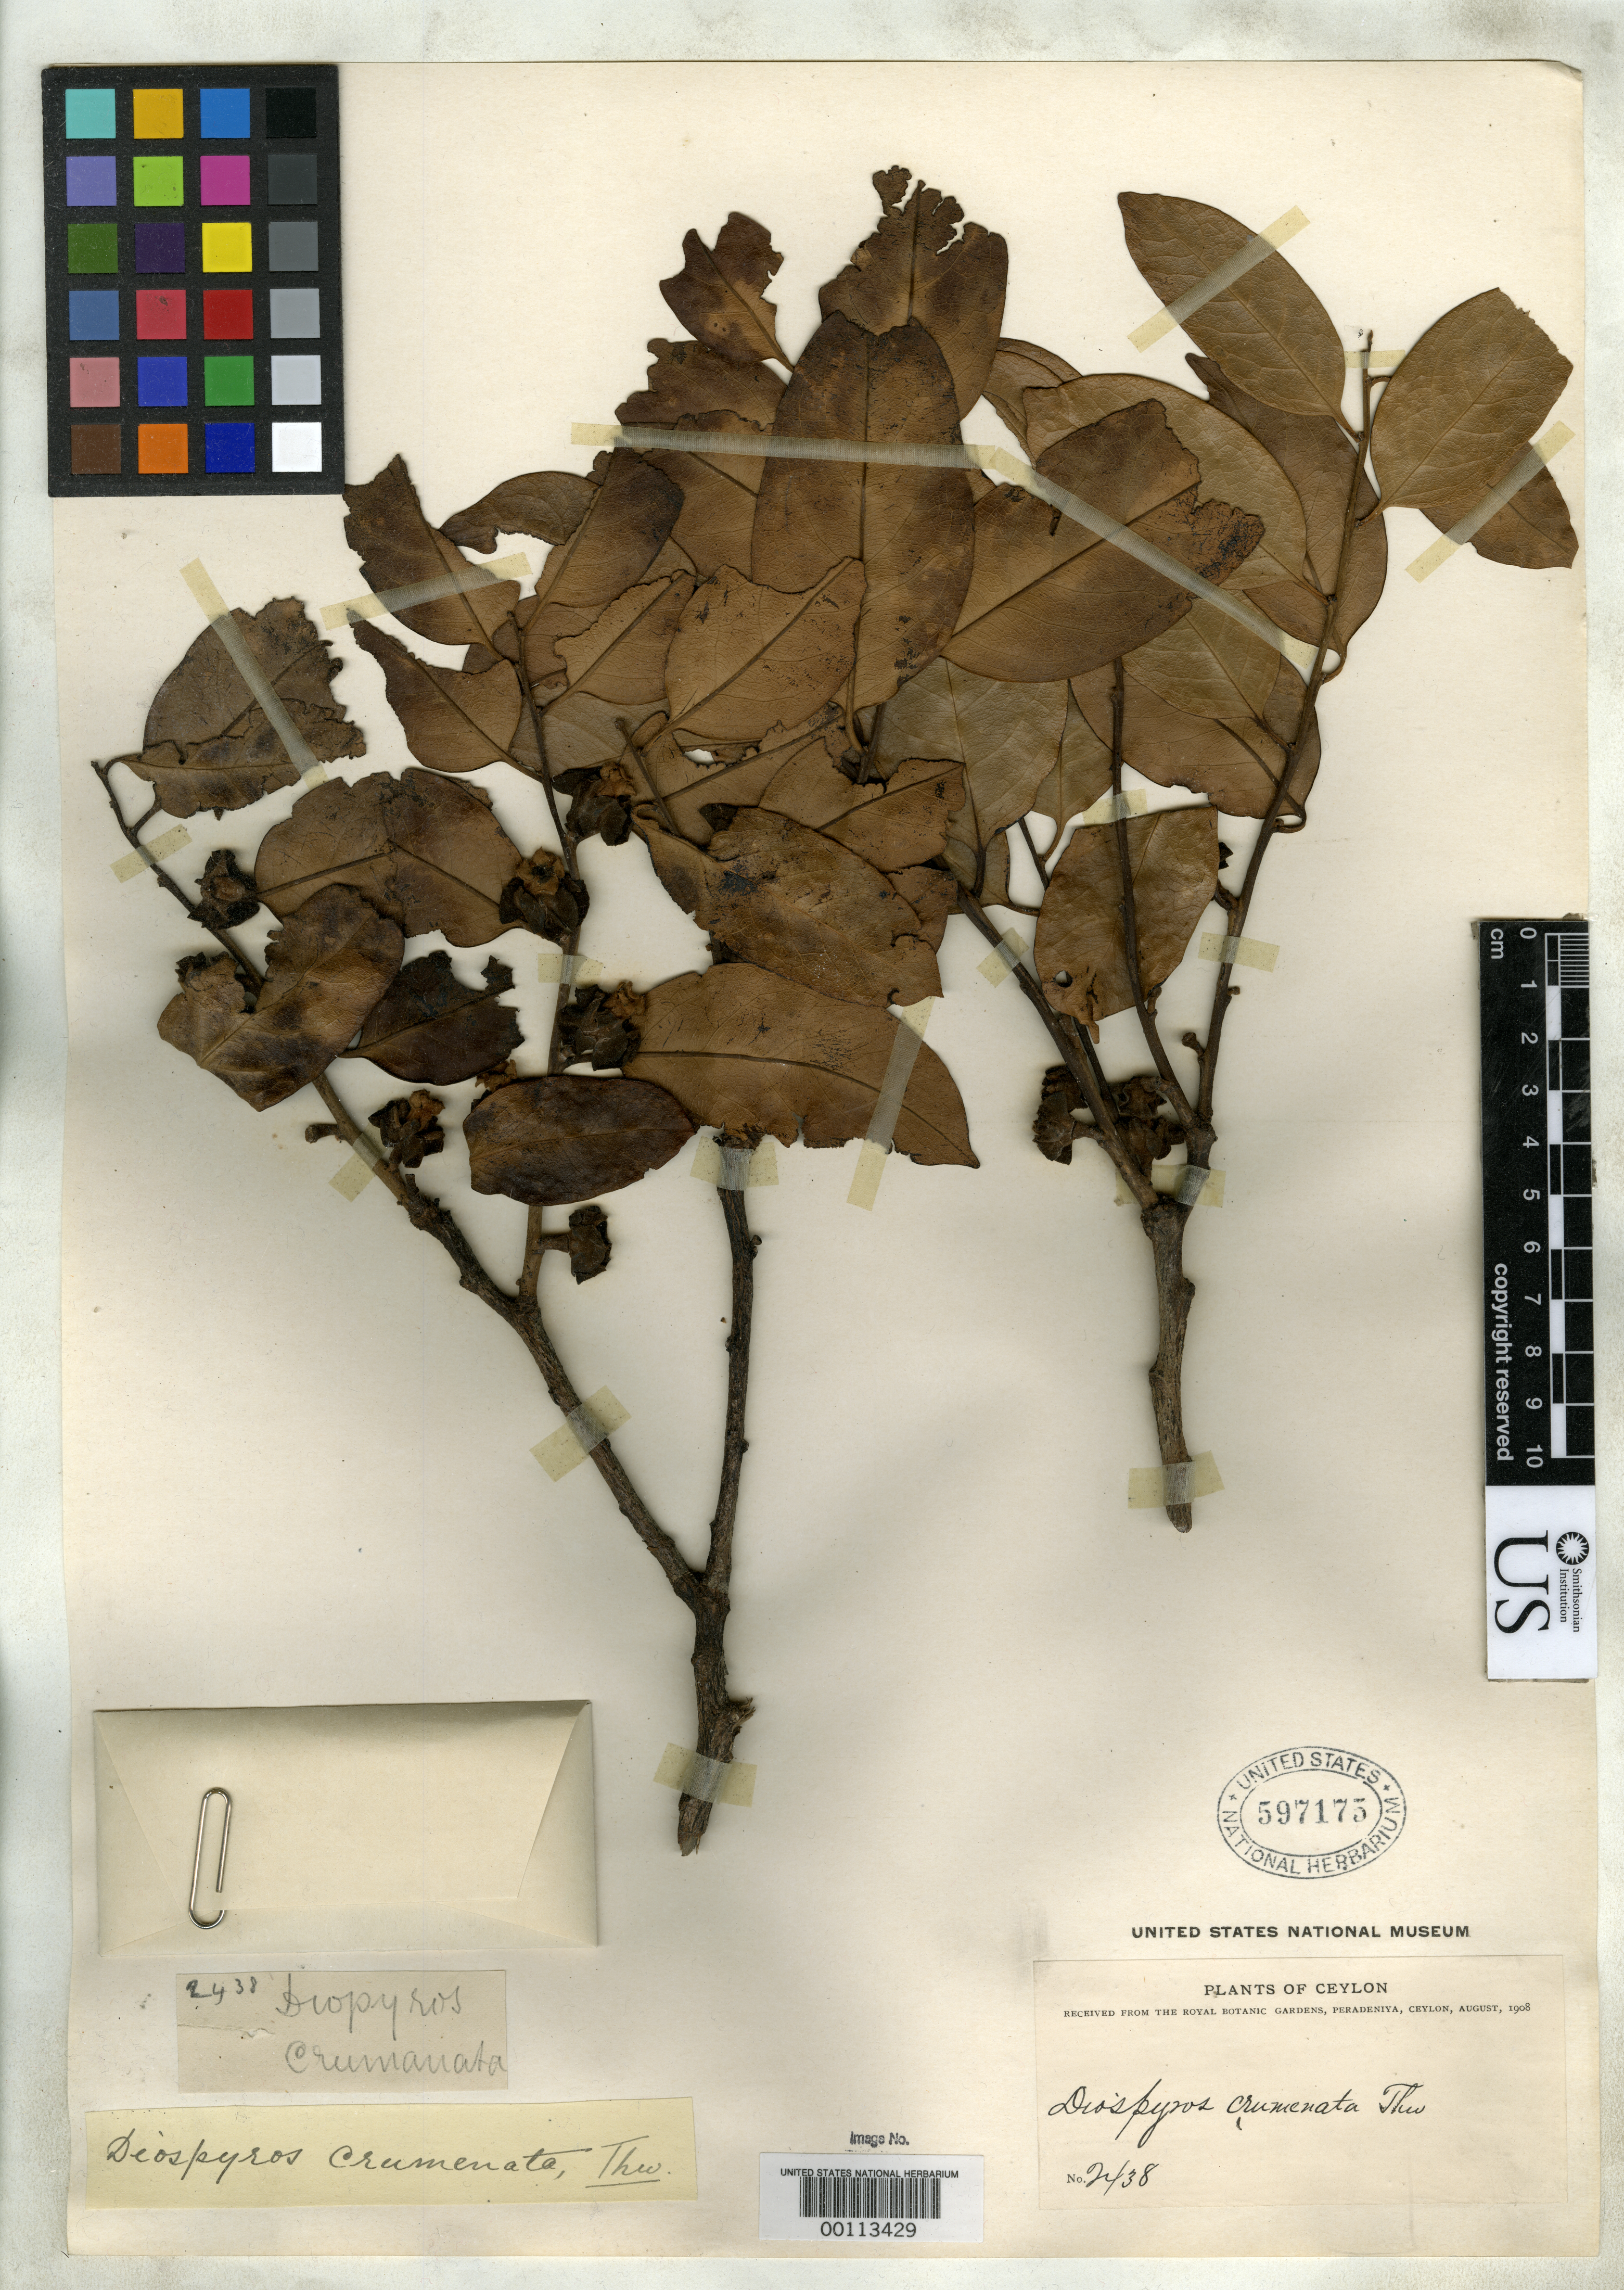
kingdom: Plantae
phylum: Tracheophyta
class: Magnoliopsida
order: Ericales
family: Ebenaceae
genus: Diospyros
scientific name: Diospyros crumenata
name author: Thwaites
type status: Isotype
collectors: G. H. K. Thwaites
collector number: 2438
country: Sri Lanka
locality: "Ceylon"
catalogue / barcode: US 597175